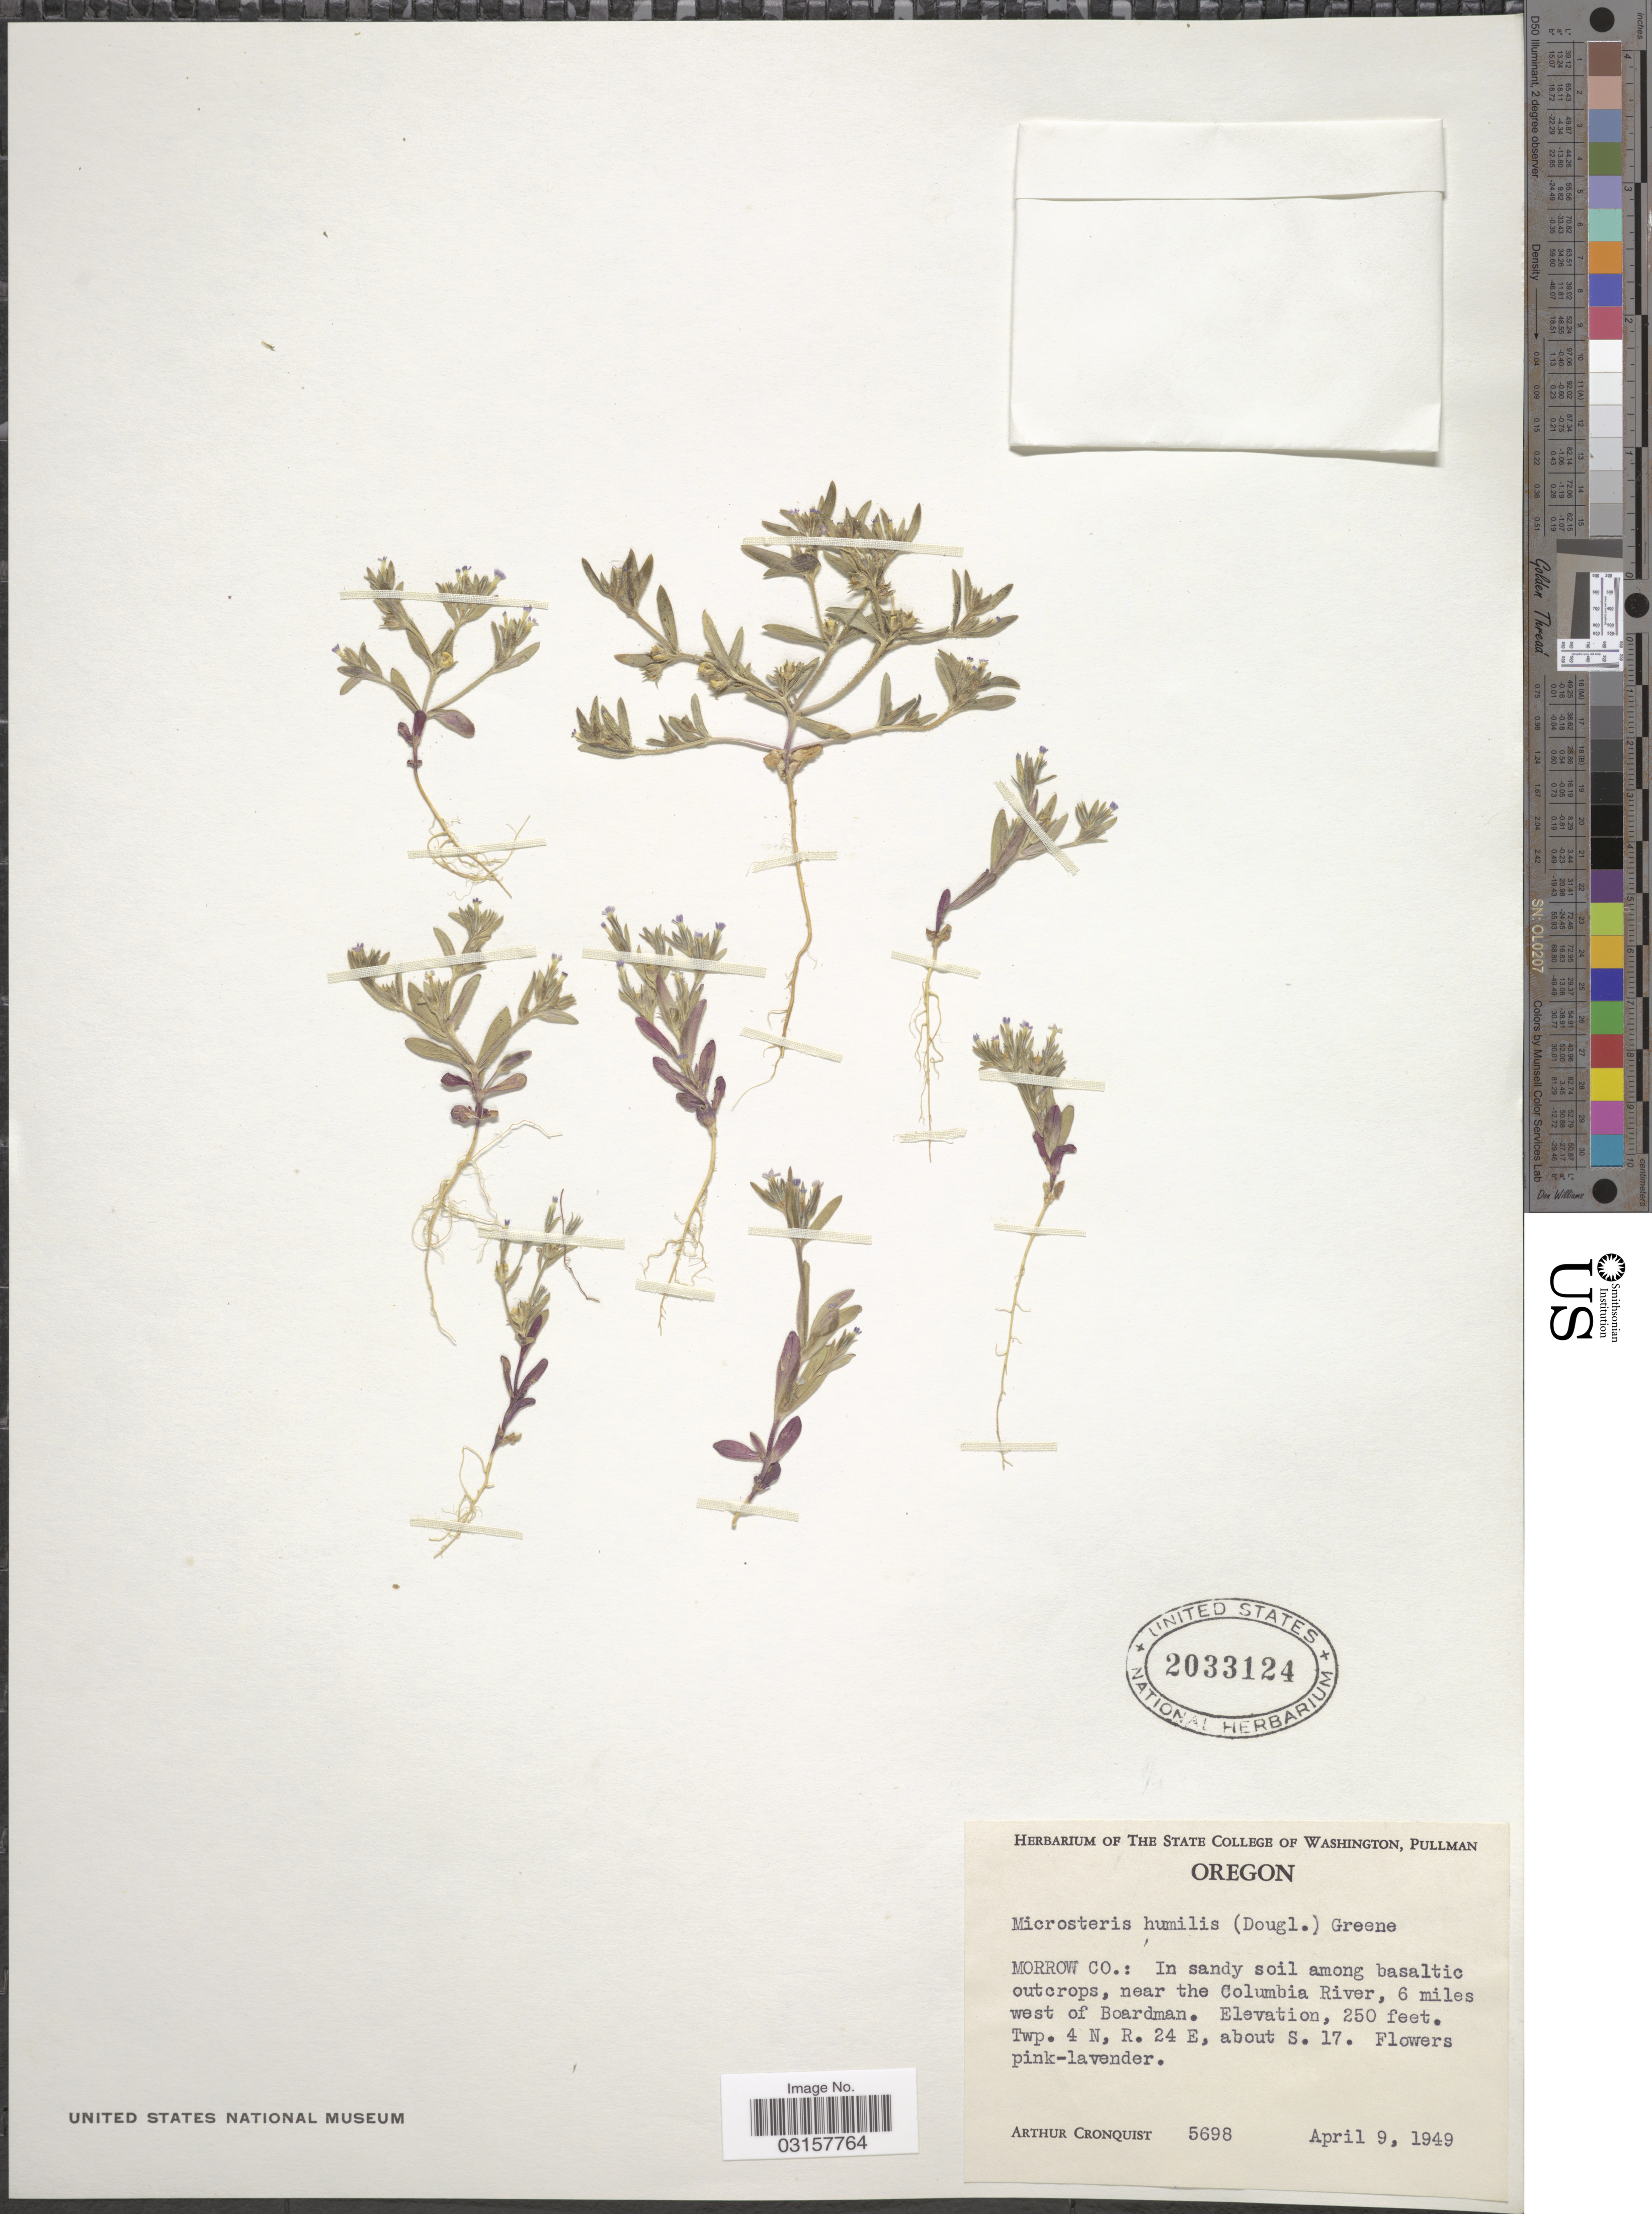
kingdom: Plantae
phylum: Tracheophyta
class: Magnoliopsida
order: Ericales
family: Polemoniaceae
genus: Microsteris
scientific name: Microsteris gracilis var. humilior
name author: (Hook.) Cronquist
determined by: (US) Smithsonian Institution - National Museum of Natural History - Department of Botany (UNITED STATES)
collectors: A. J. Cronquist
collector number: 5698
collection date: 1949-04-09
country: United States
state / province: Oregon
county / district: Morrow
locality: Morrow Co.: In sandy soil among basaltic outcrops, near the Columbia River, 6 miles west of Boardman. Twp. 4 N, R.24 E, about S. 17.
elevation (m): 76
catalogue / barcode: US 2033124